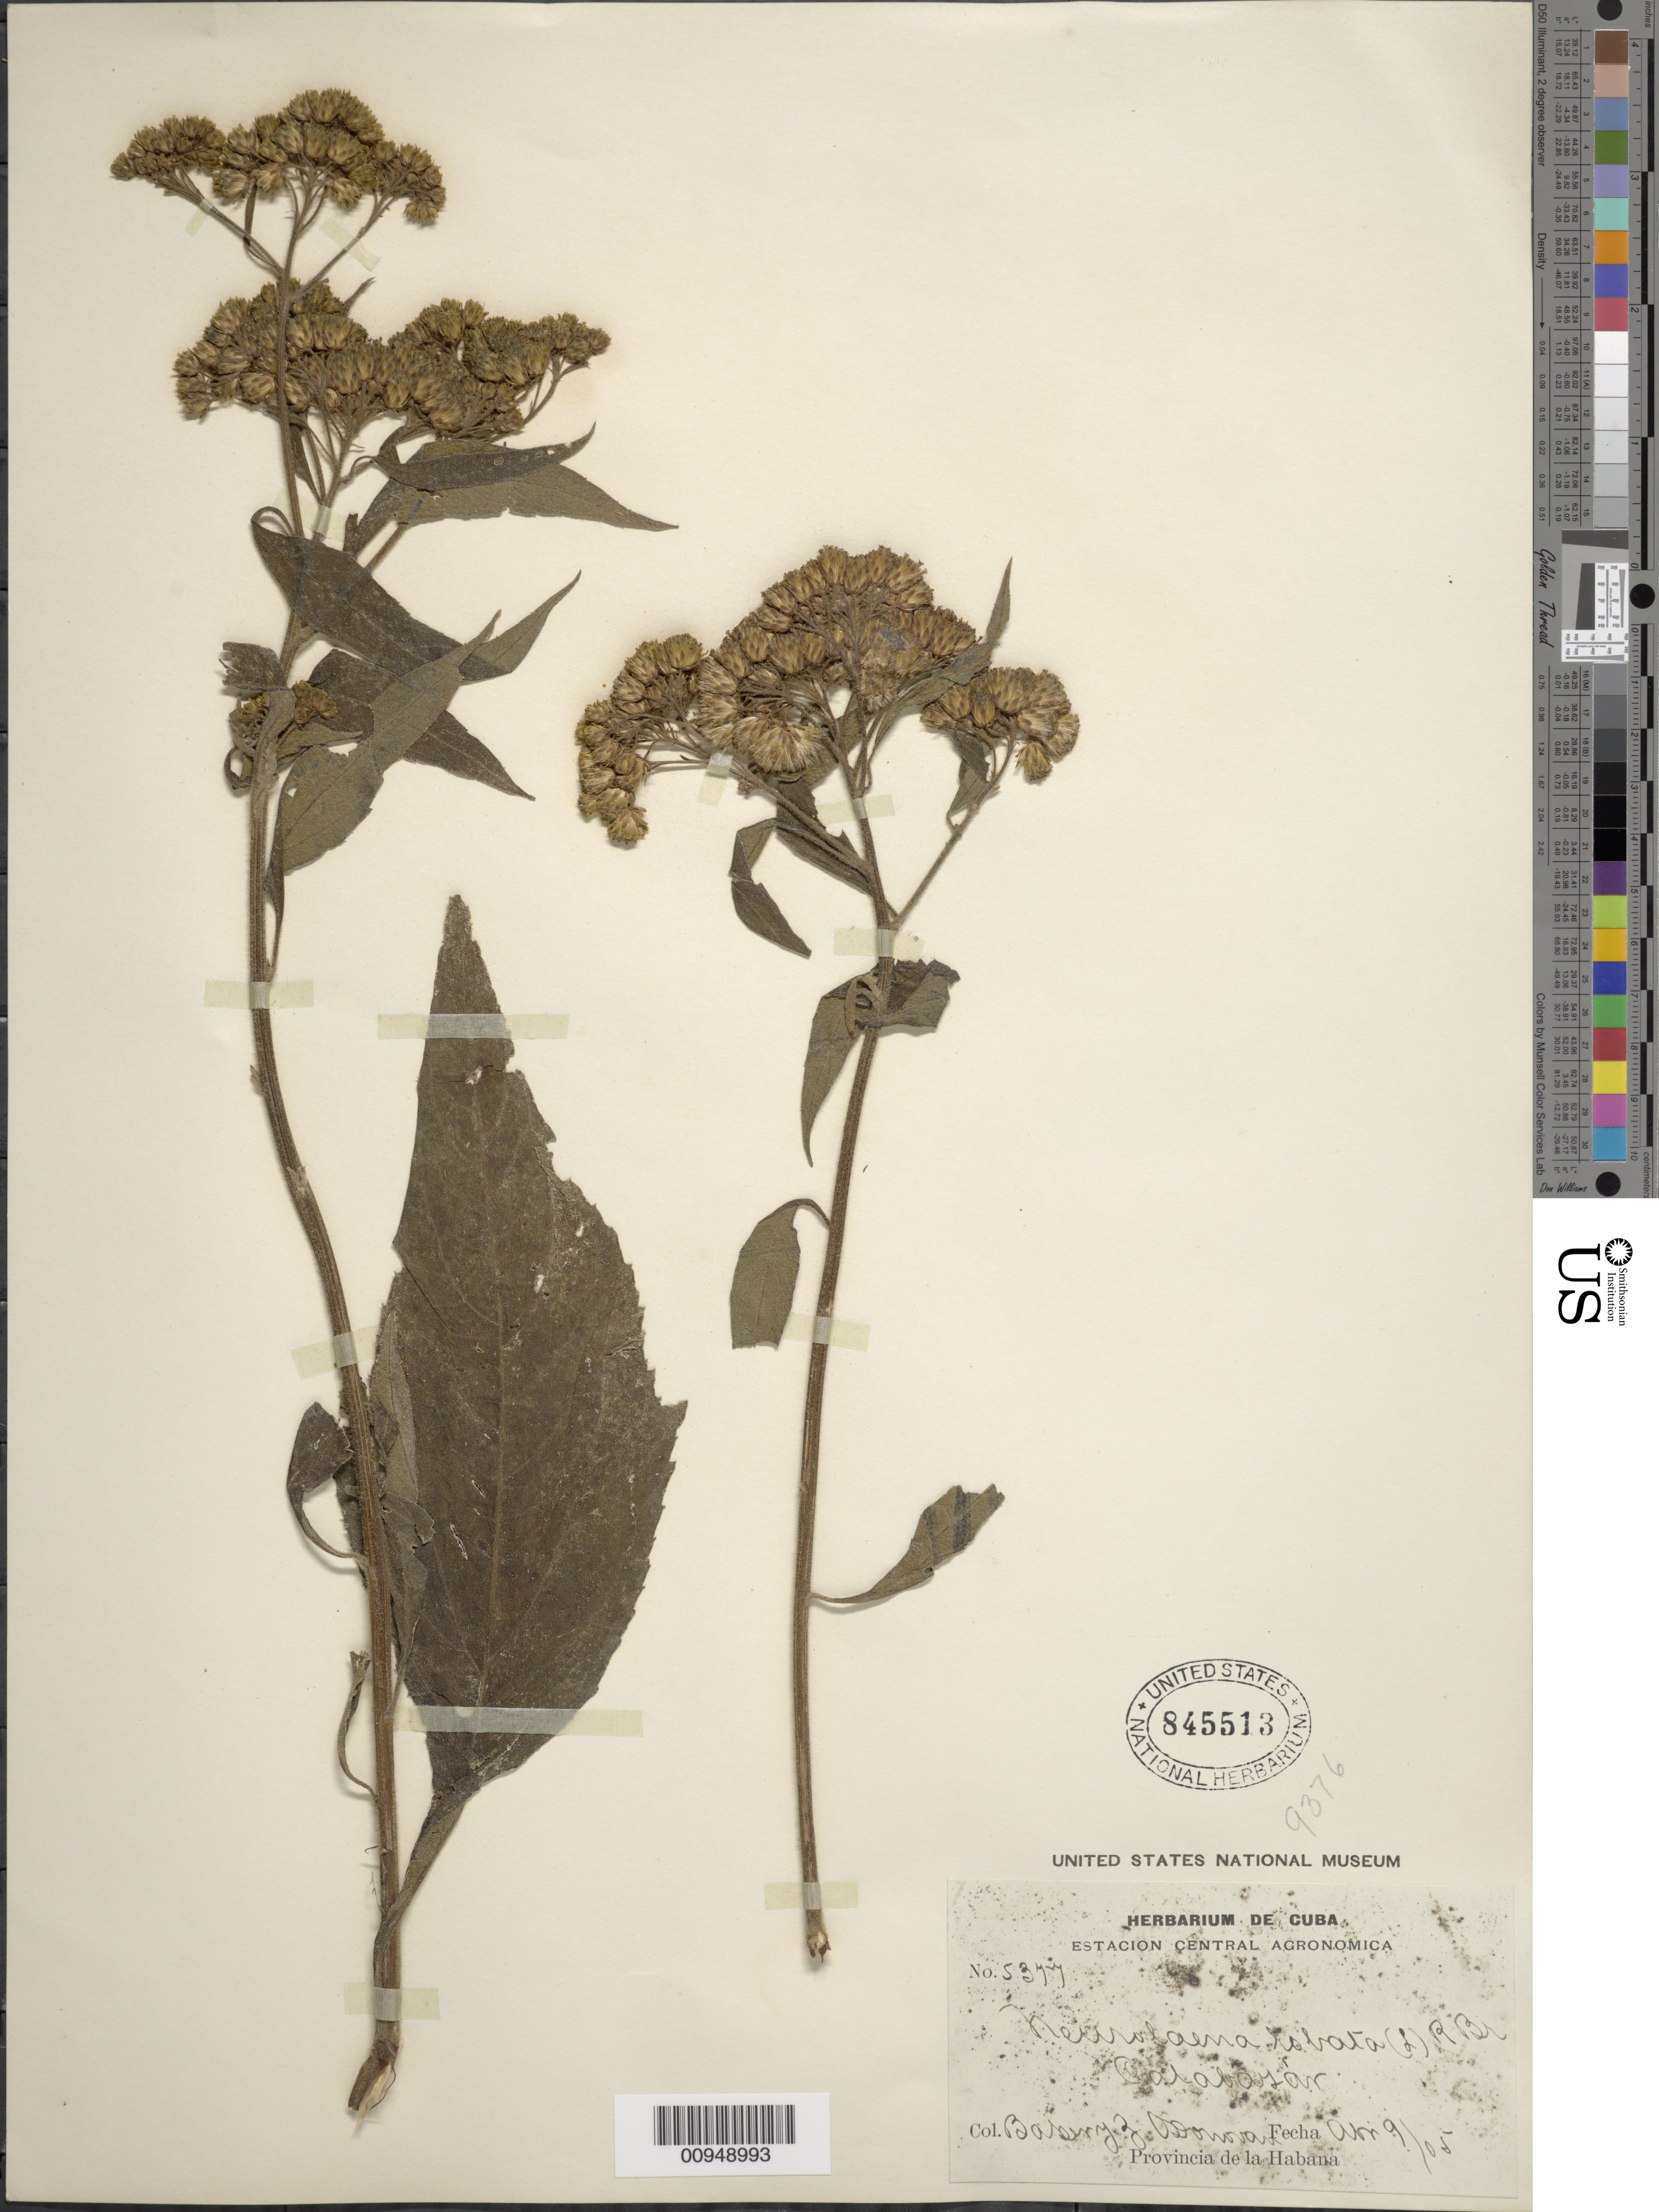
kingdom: Plantae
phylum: Tracheophyta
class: Magnoliopsida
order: Asterales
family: Asteraceae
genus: Neurolaena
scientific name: Neurolaena lobata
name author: (L.) R. Br. ex Cass.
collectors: C. F. Baker & E. O'Donovan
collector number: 5377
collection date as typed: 09 Apr 1905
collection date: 1905-04-09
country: Cuba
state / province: La Habana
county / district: Municipio de Boyeros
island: Cuba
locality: Calabazar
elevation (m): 60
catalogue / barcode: US 845513